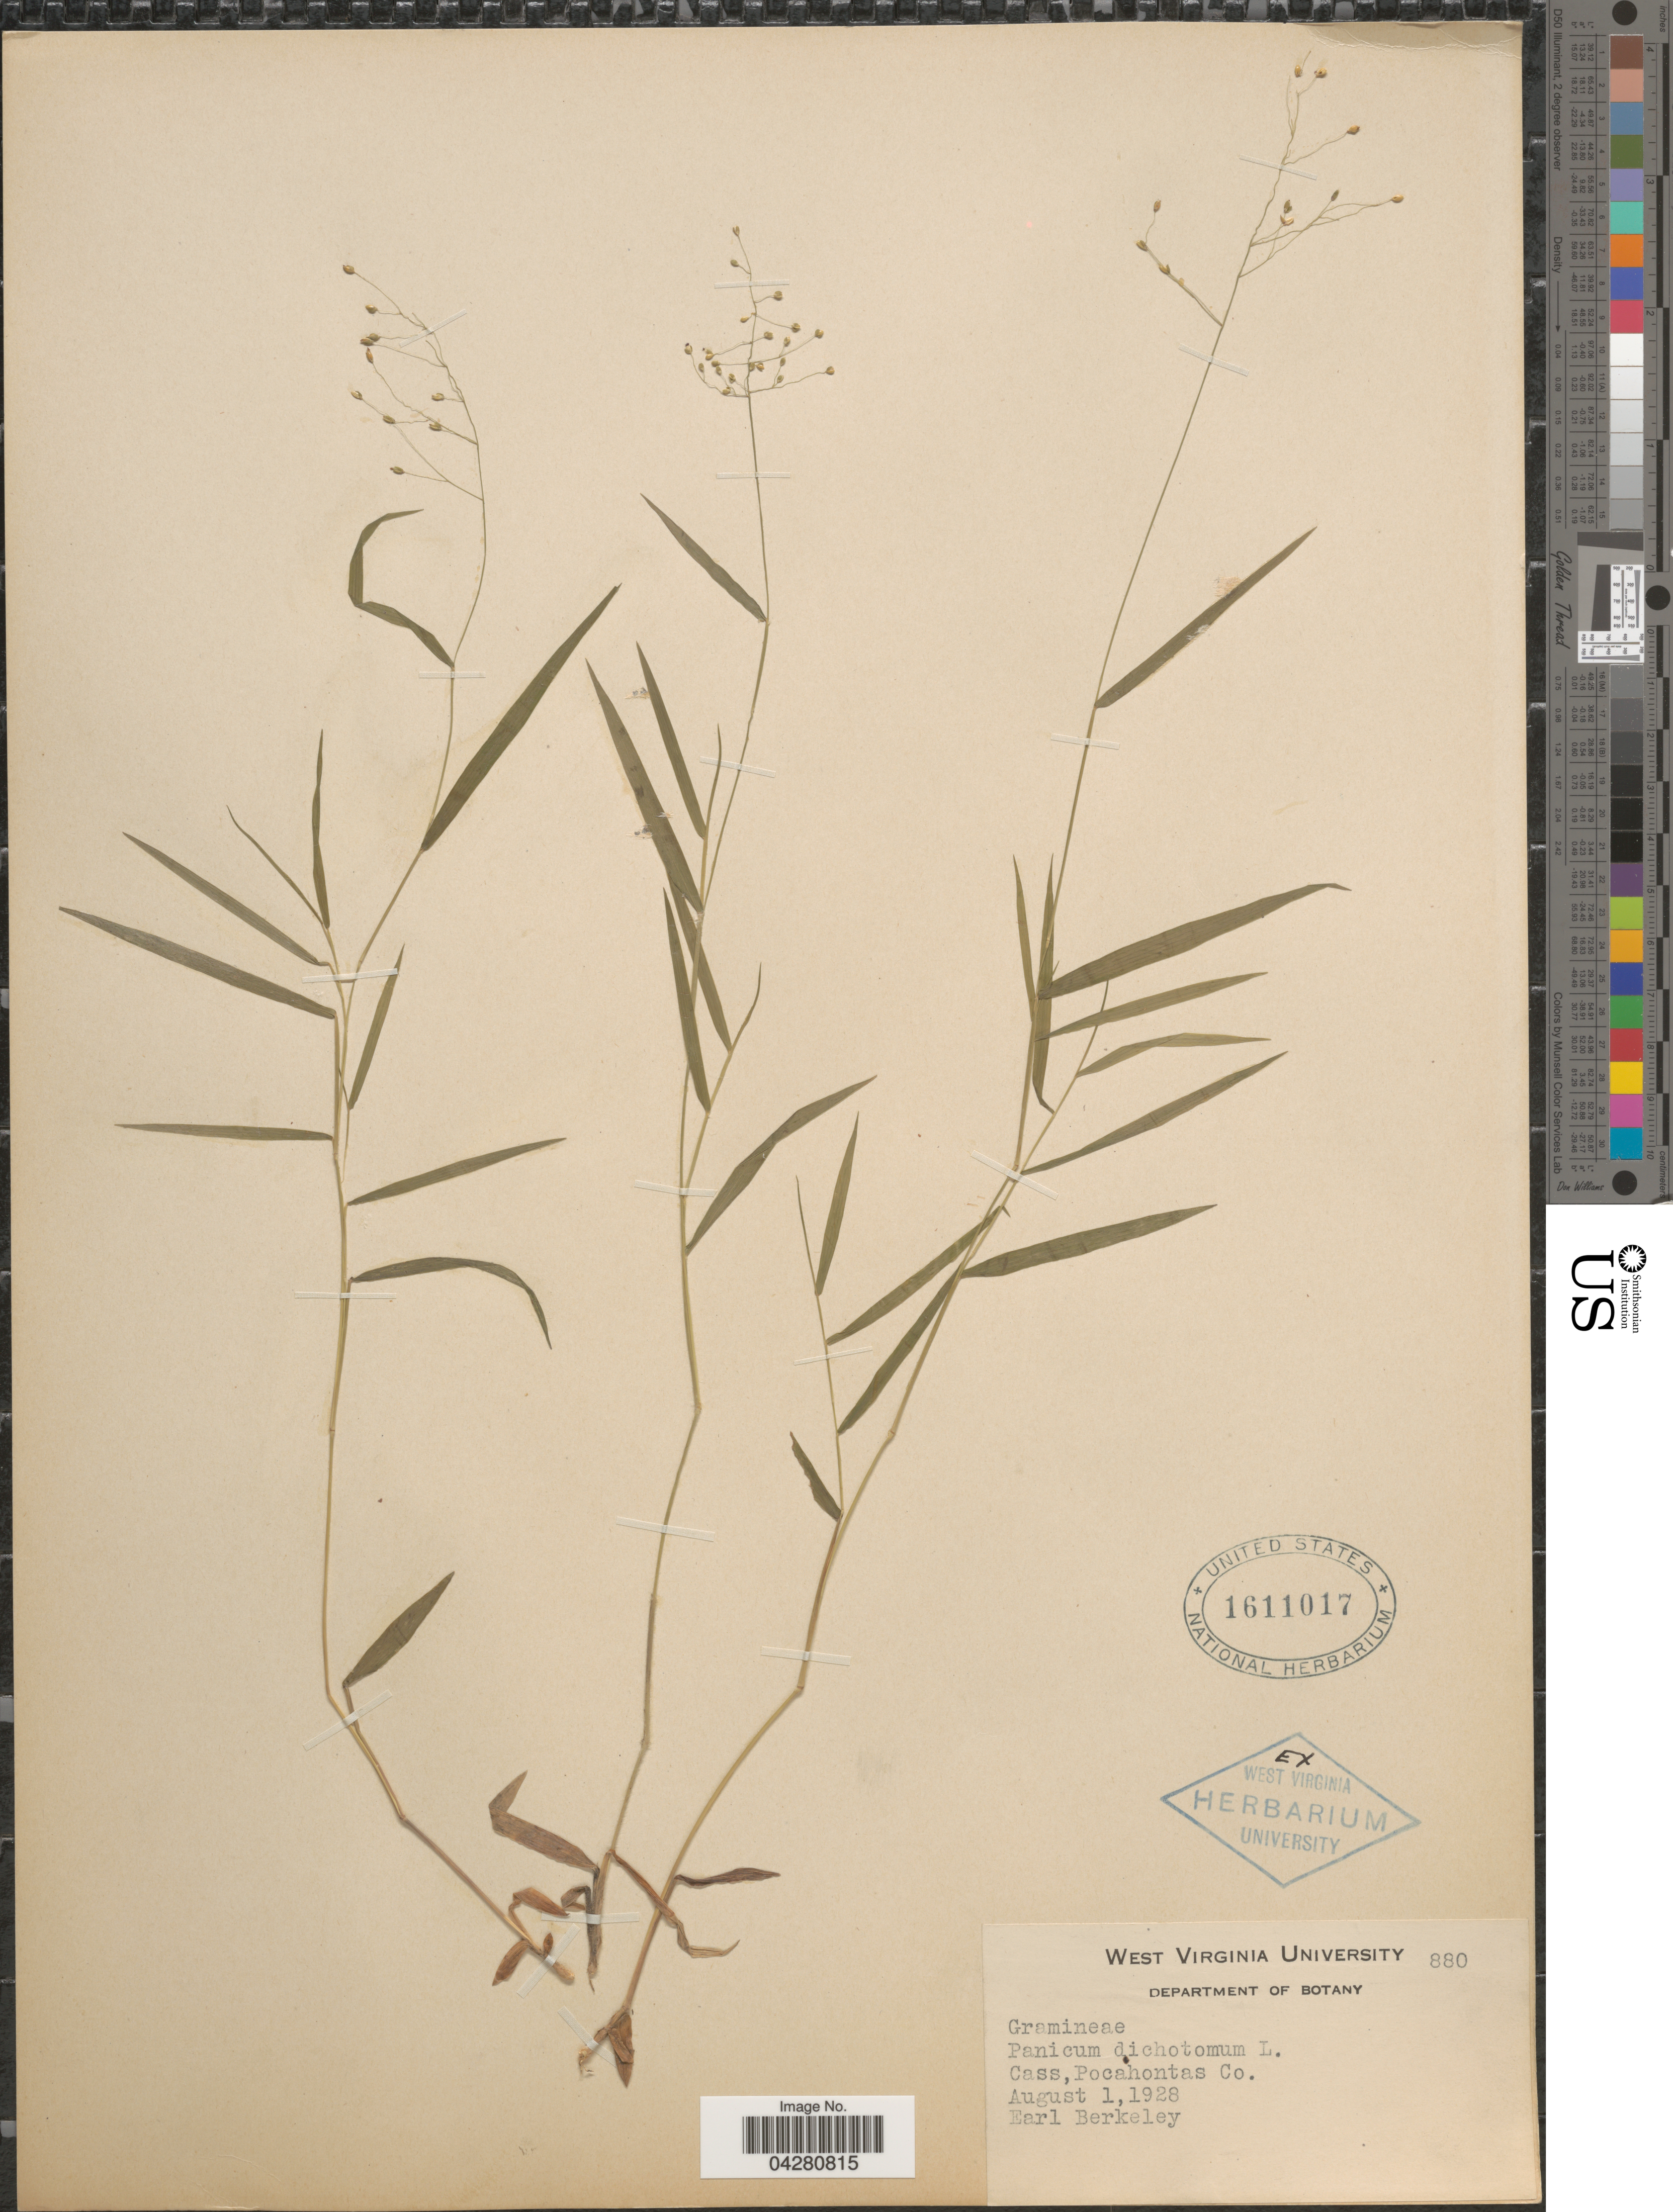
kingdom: Plantae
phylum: Tracheophyta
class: Liliopsida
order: Poales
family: Poaceae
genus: Dichanthelium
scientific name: Dichanthelium dichotomum var. dichotomum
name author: (L.) Gould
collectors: E. Berkley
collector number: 880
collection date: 1928-08-01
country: United States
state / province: West Virginia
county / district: Pocahontas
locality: Cass, Pocahontas Co.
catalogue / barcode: US 1611017